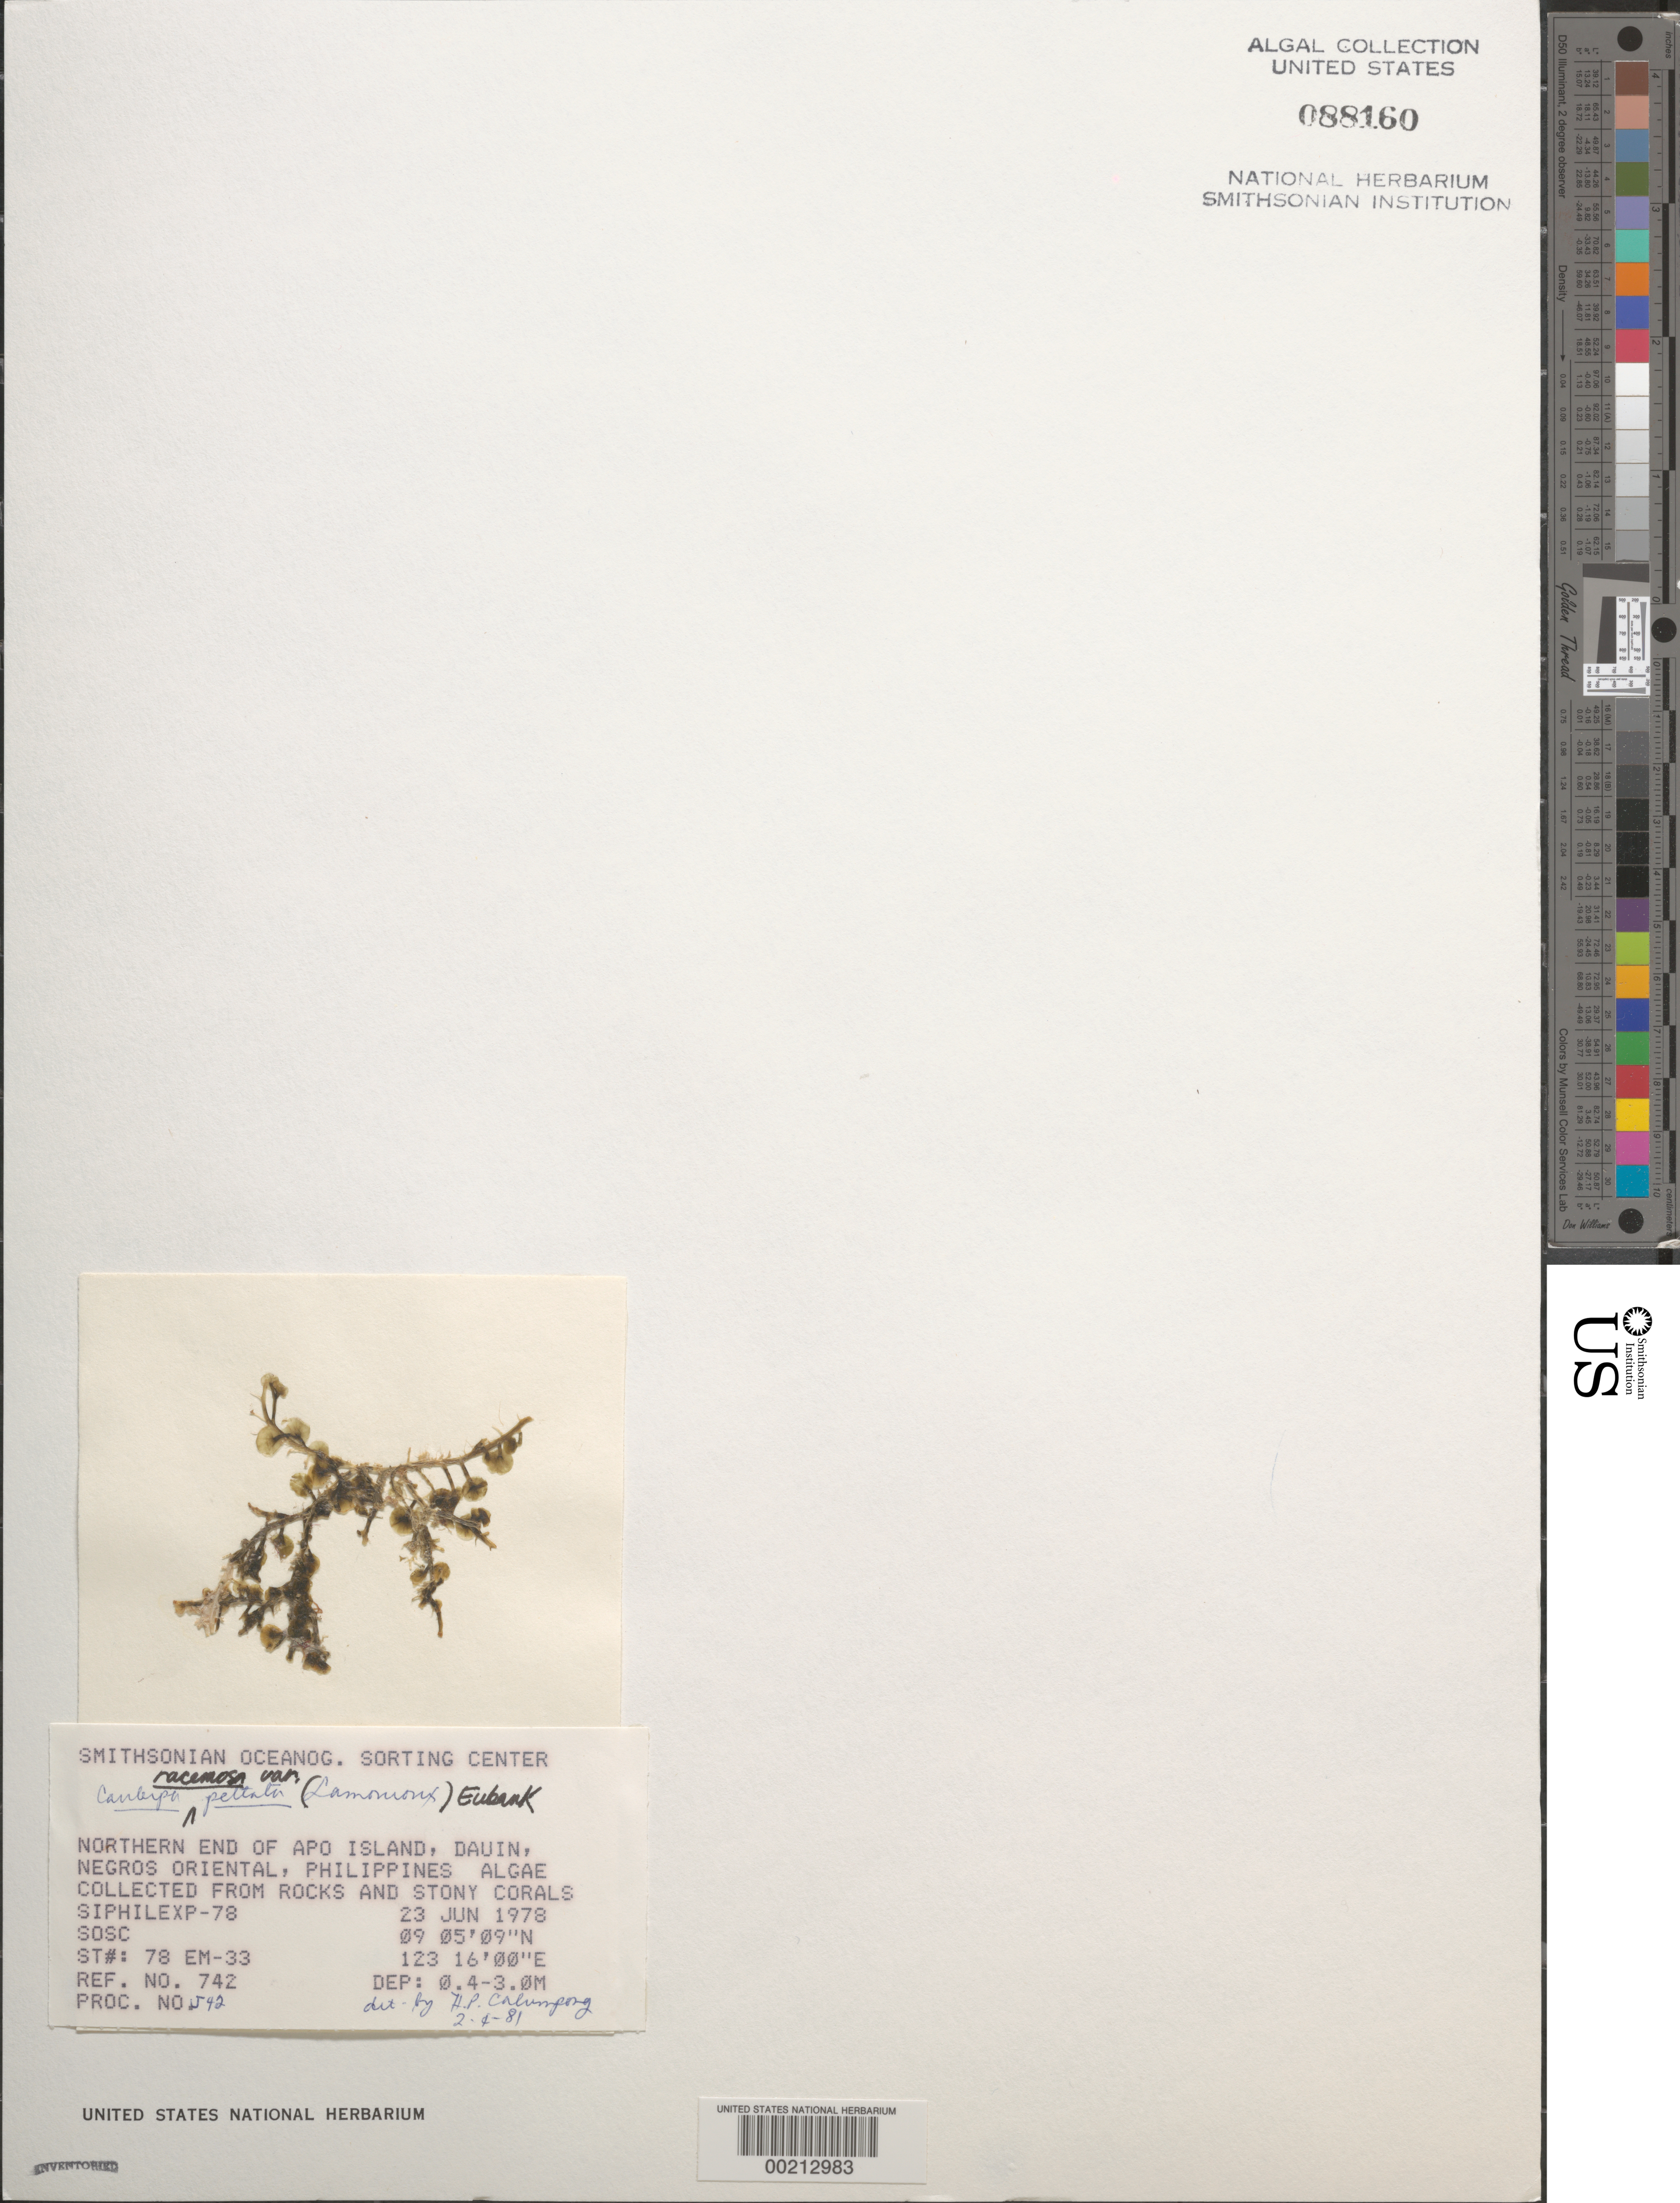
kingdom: Plantae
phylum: Chlorophyta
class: Ulvophyceae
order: Bryopsidales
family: Caulerpaceae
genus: Caulerpa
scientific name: Caulerpa racemosa var. peltata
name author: (J.V.Lamouroux) Eubank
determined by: Calumpong, H. P.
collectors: SOSC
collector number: Station 78 Em-33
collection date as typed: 23 Jun 1978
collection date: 1978-06-23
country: Philippines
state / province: Central Visayas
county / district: Negros Oriental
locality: Apo island, dauin, negros oriental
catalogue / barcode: US 88160